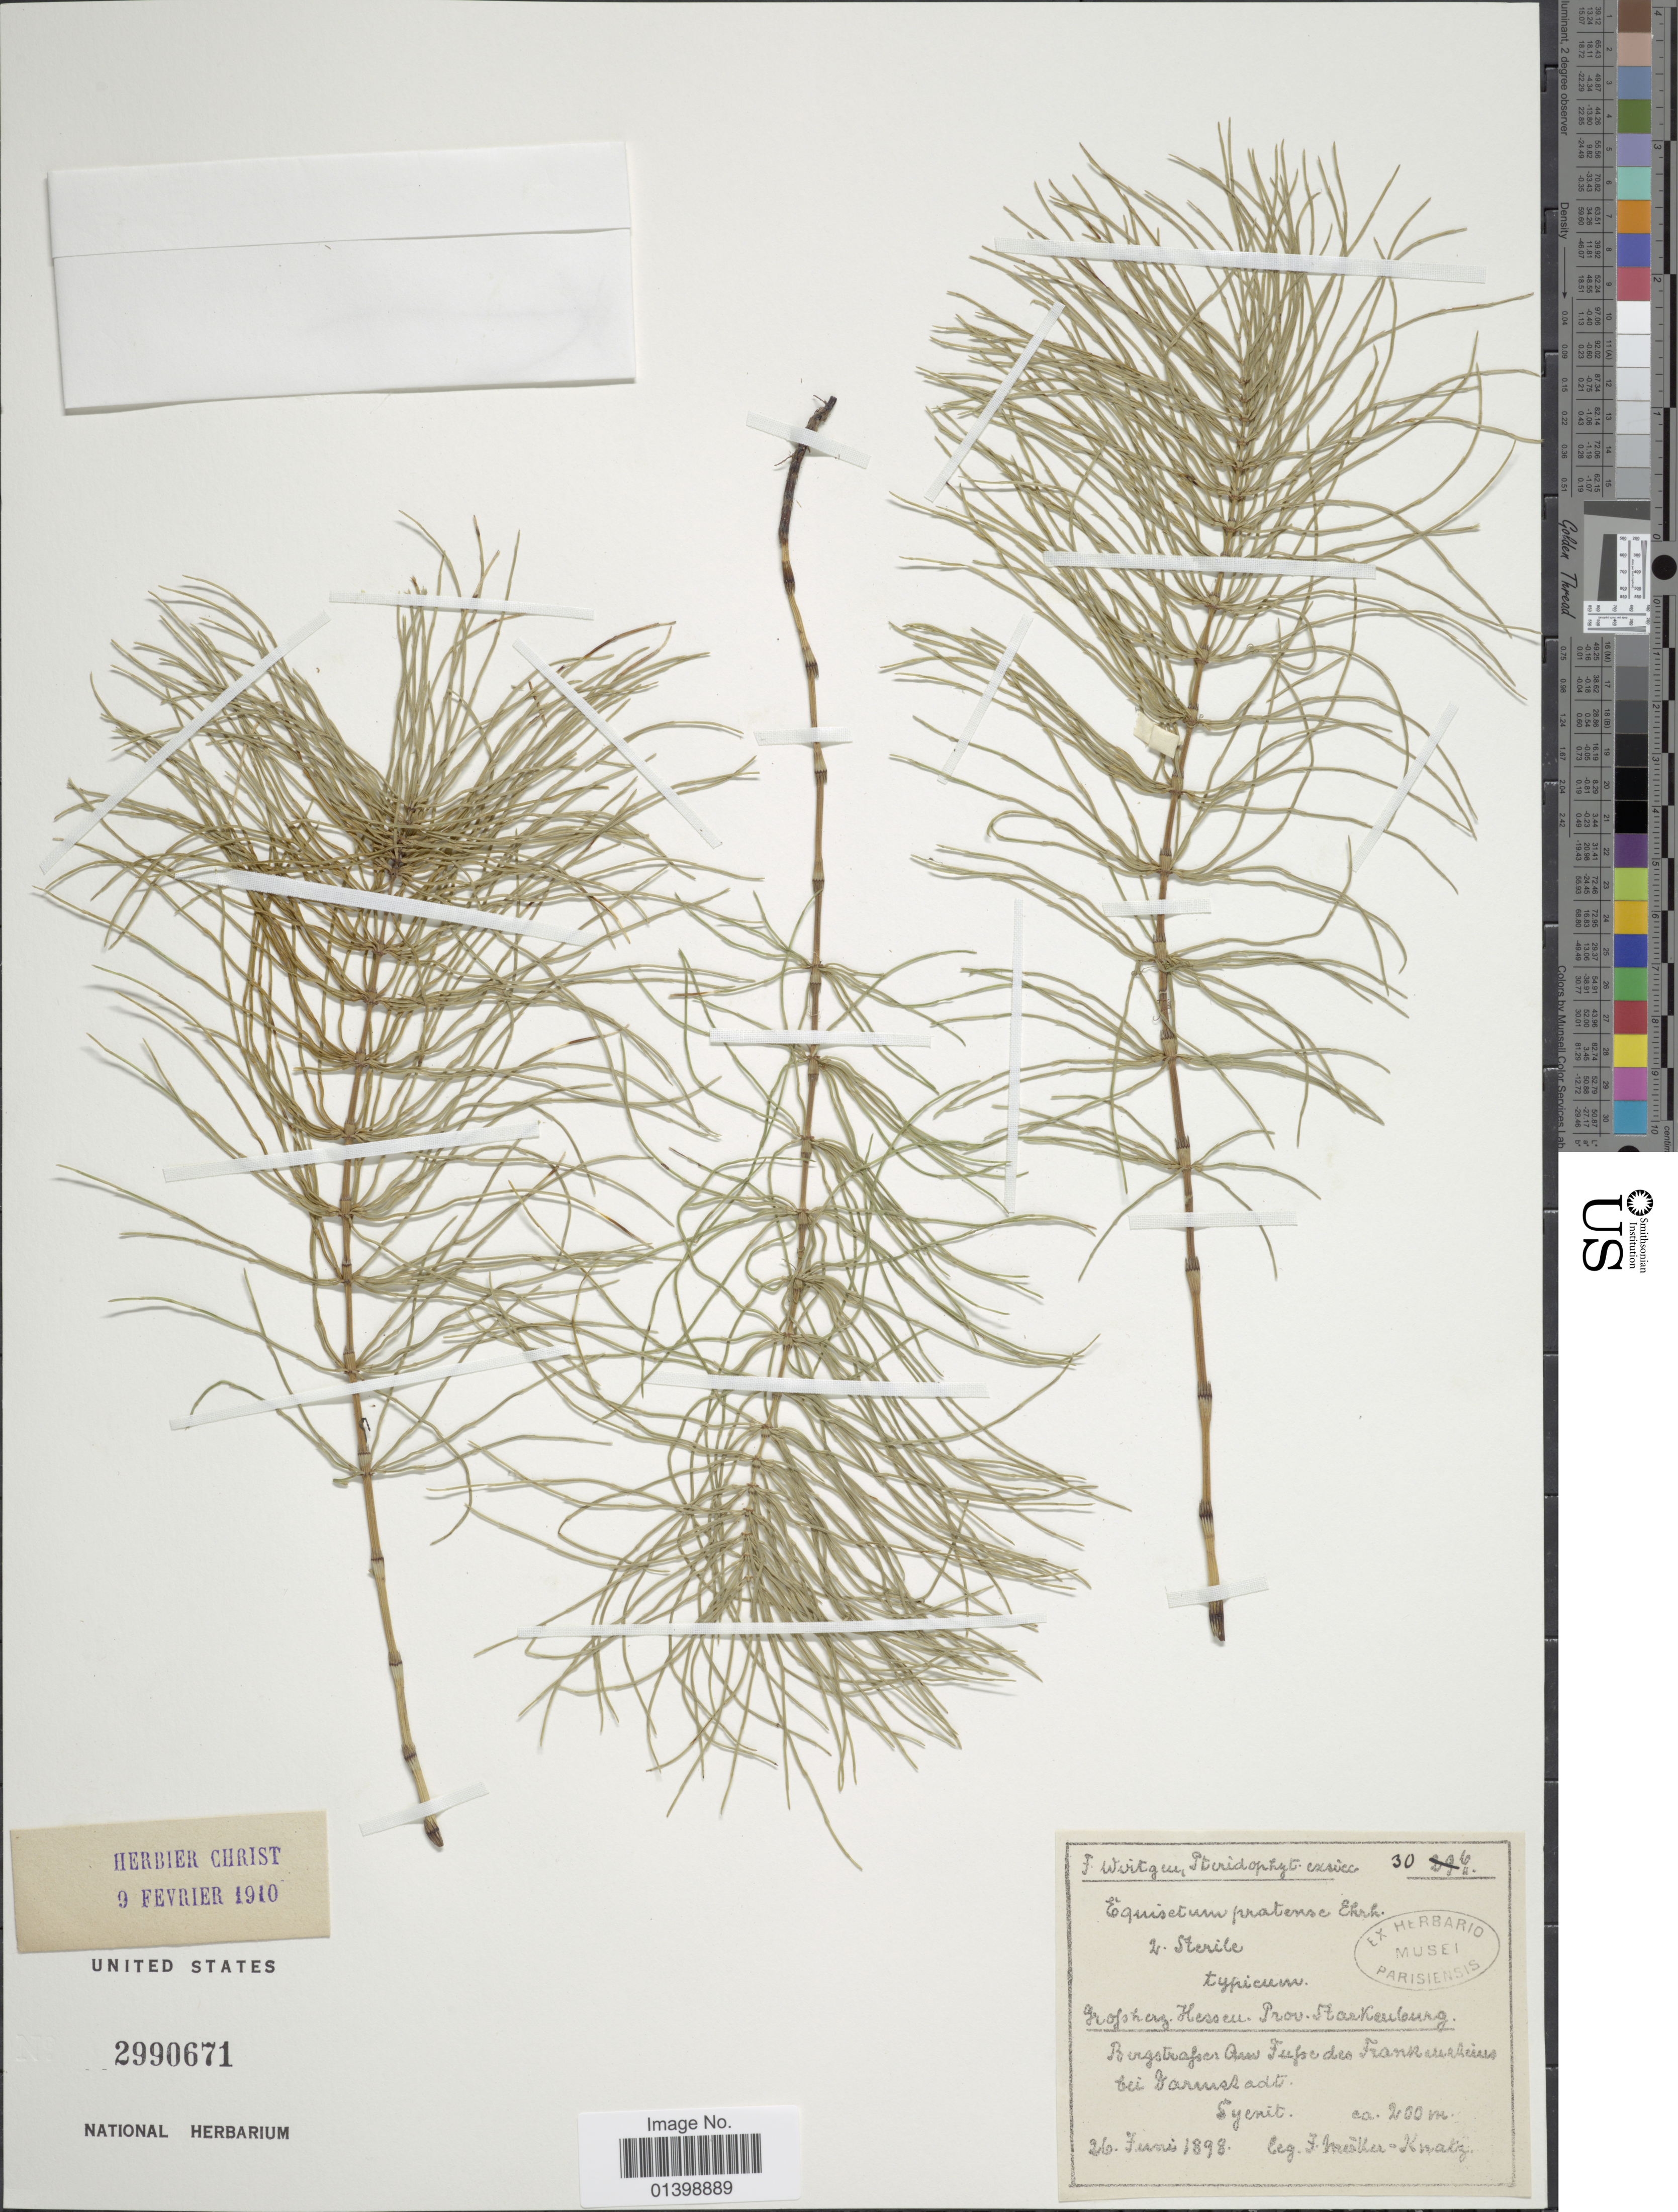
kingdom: Plantae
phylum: Tracheophyta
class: Polypodiopsida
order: Equisetales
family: Equisetaceae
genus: Equisetum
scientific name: Equisetum pratense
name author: Ehrh.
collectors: F. Müller-Knatz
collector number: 306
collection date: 1898-06-26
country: Germany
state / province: Hesse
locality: Grofsberg, prov. Stankenburg, Bergstrafer Am Fufse des Frankerhuis bei Darmstadt [interpreted]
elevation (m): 200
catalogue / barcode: US 2990671